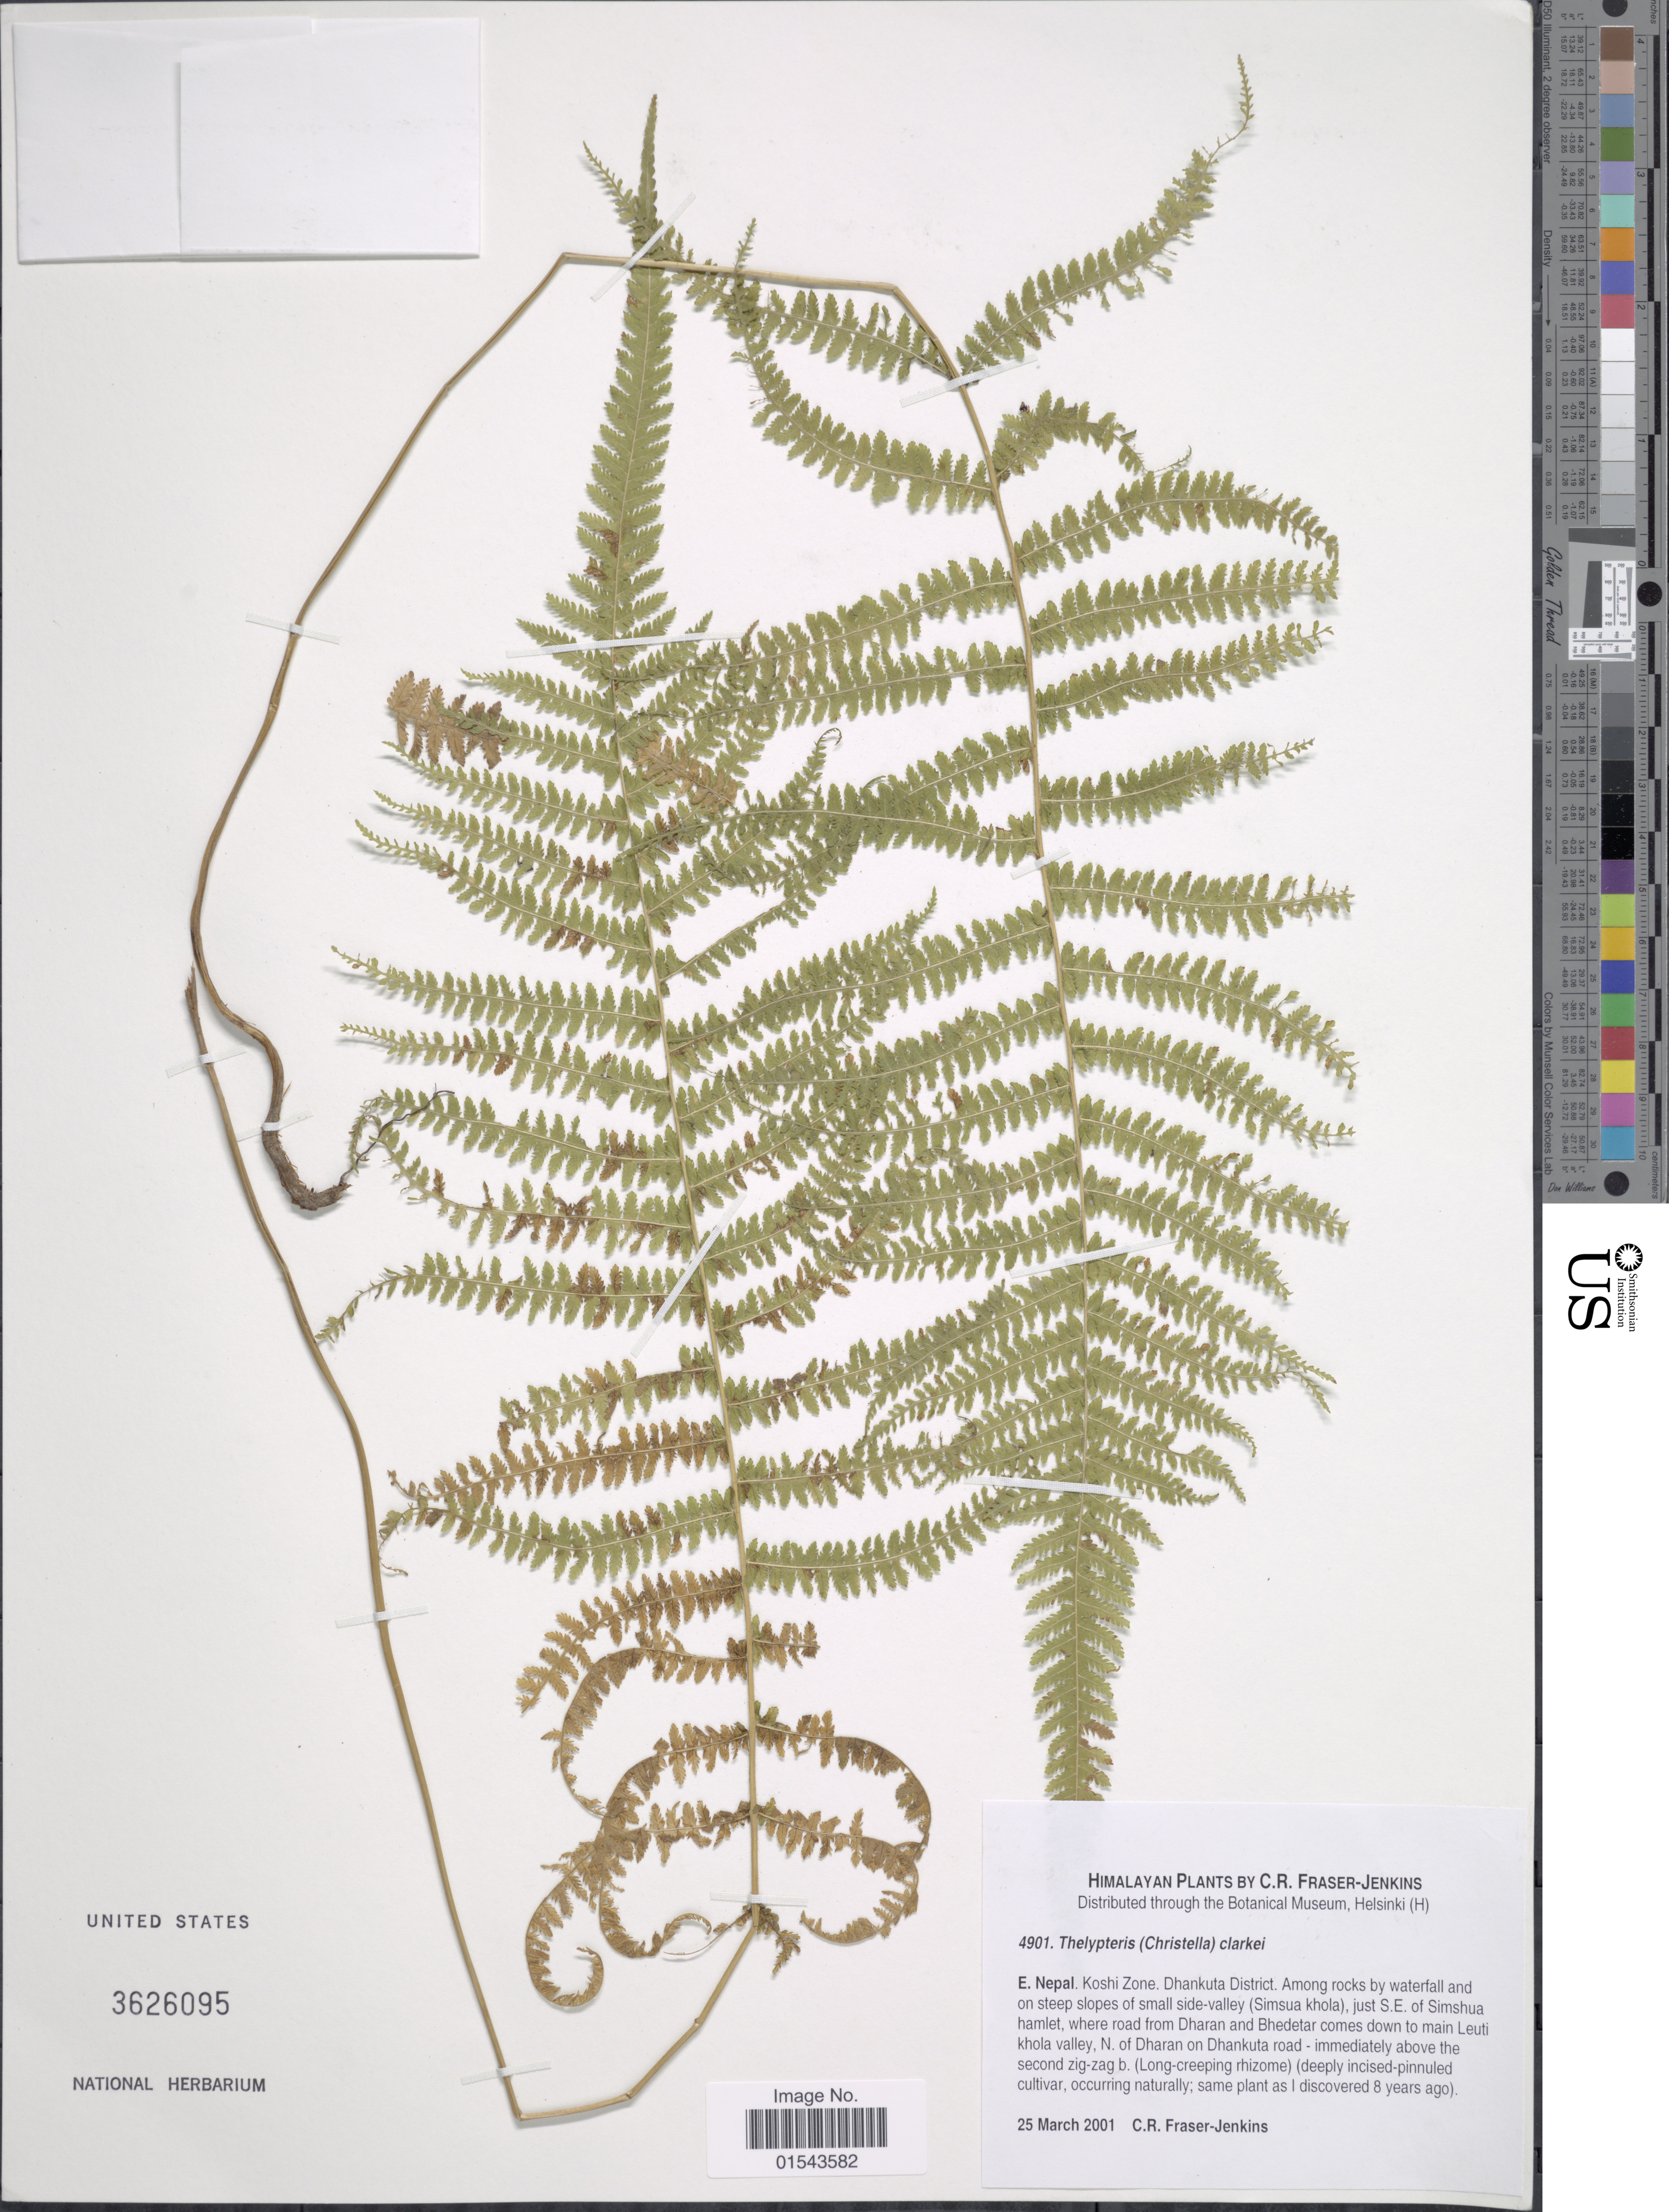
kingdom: Plantae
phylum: Tracheophyta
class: Polypodiopsida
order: Polypodiales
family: Thelypteridaceae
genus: Christella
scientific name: Christella clarkei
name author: (Bedd.) Holttum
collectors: C. R. Fraser-Jenkins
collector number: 4901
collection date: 2001-03-25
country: Nepal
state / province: Kosi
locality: Himalaya, E. Nepal. Koshi Zone.Dhankuta District. Among rocks by waterfall and on steep slopes of small side-valley (Simsua Khola), just S. E. of Simshua hamlet, where road from Dharan and Bhedetar comes down to main Leuti khal valley, N of Dharan on Dhankuta road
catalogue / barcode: US 3626095